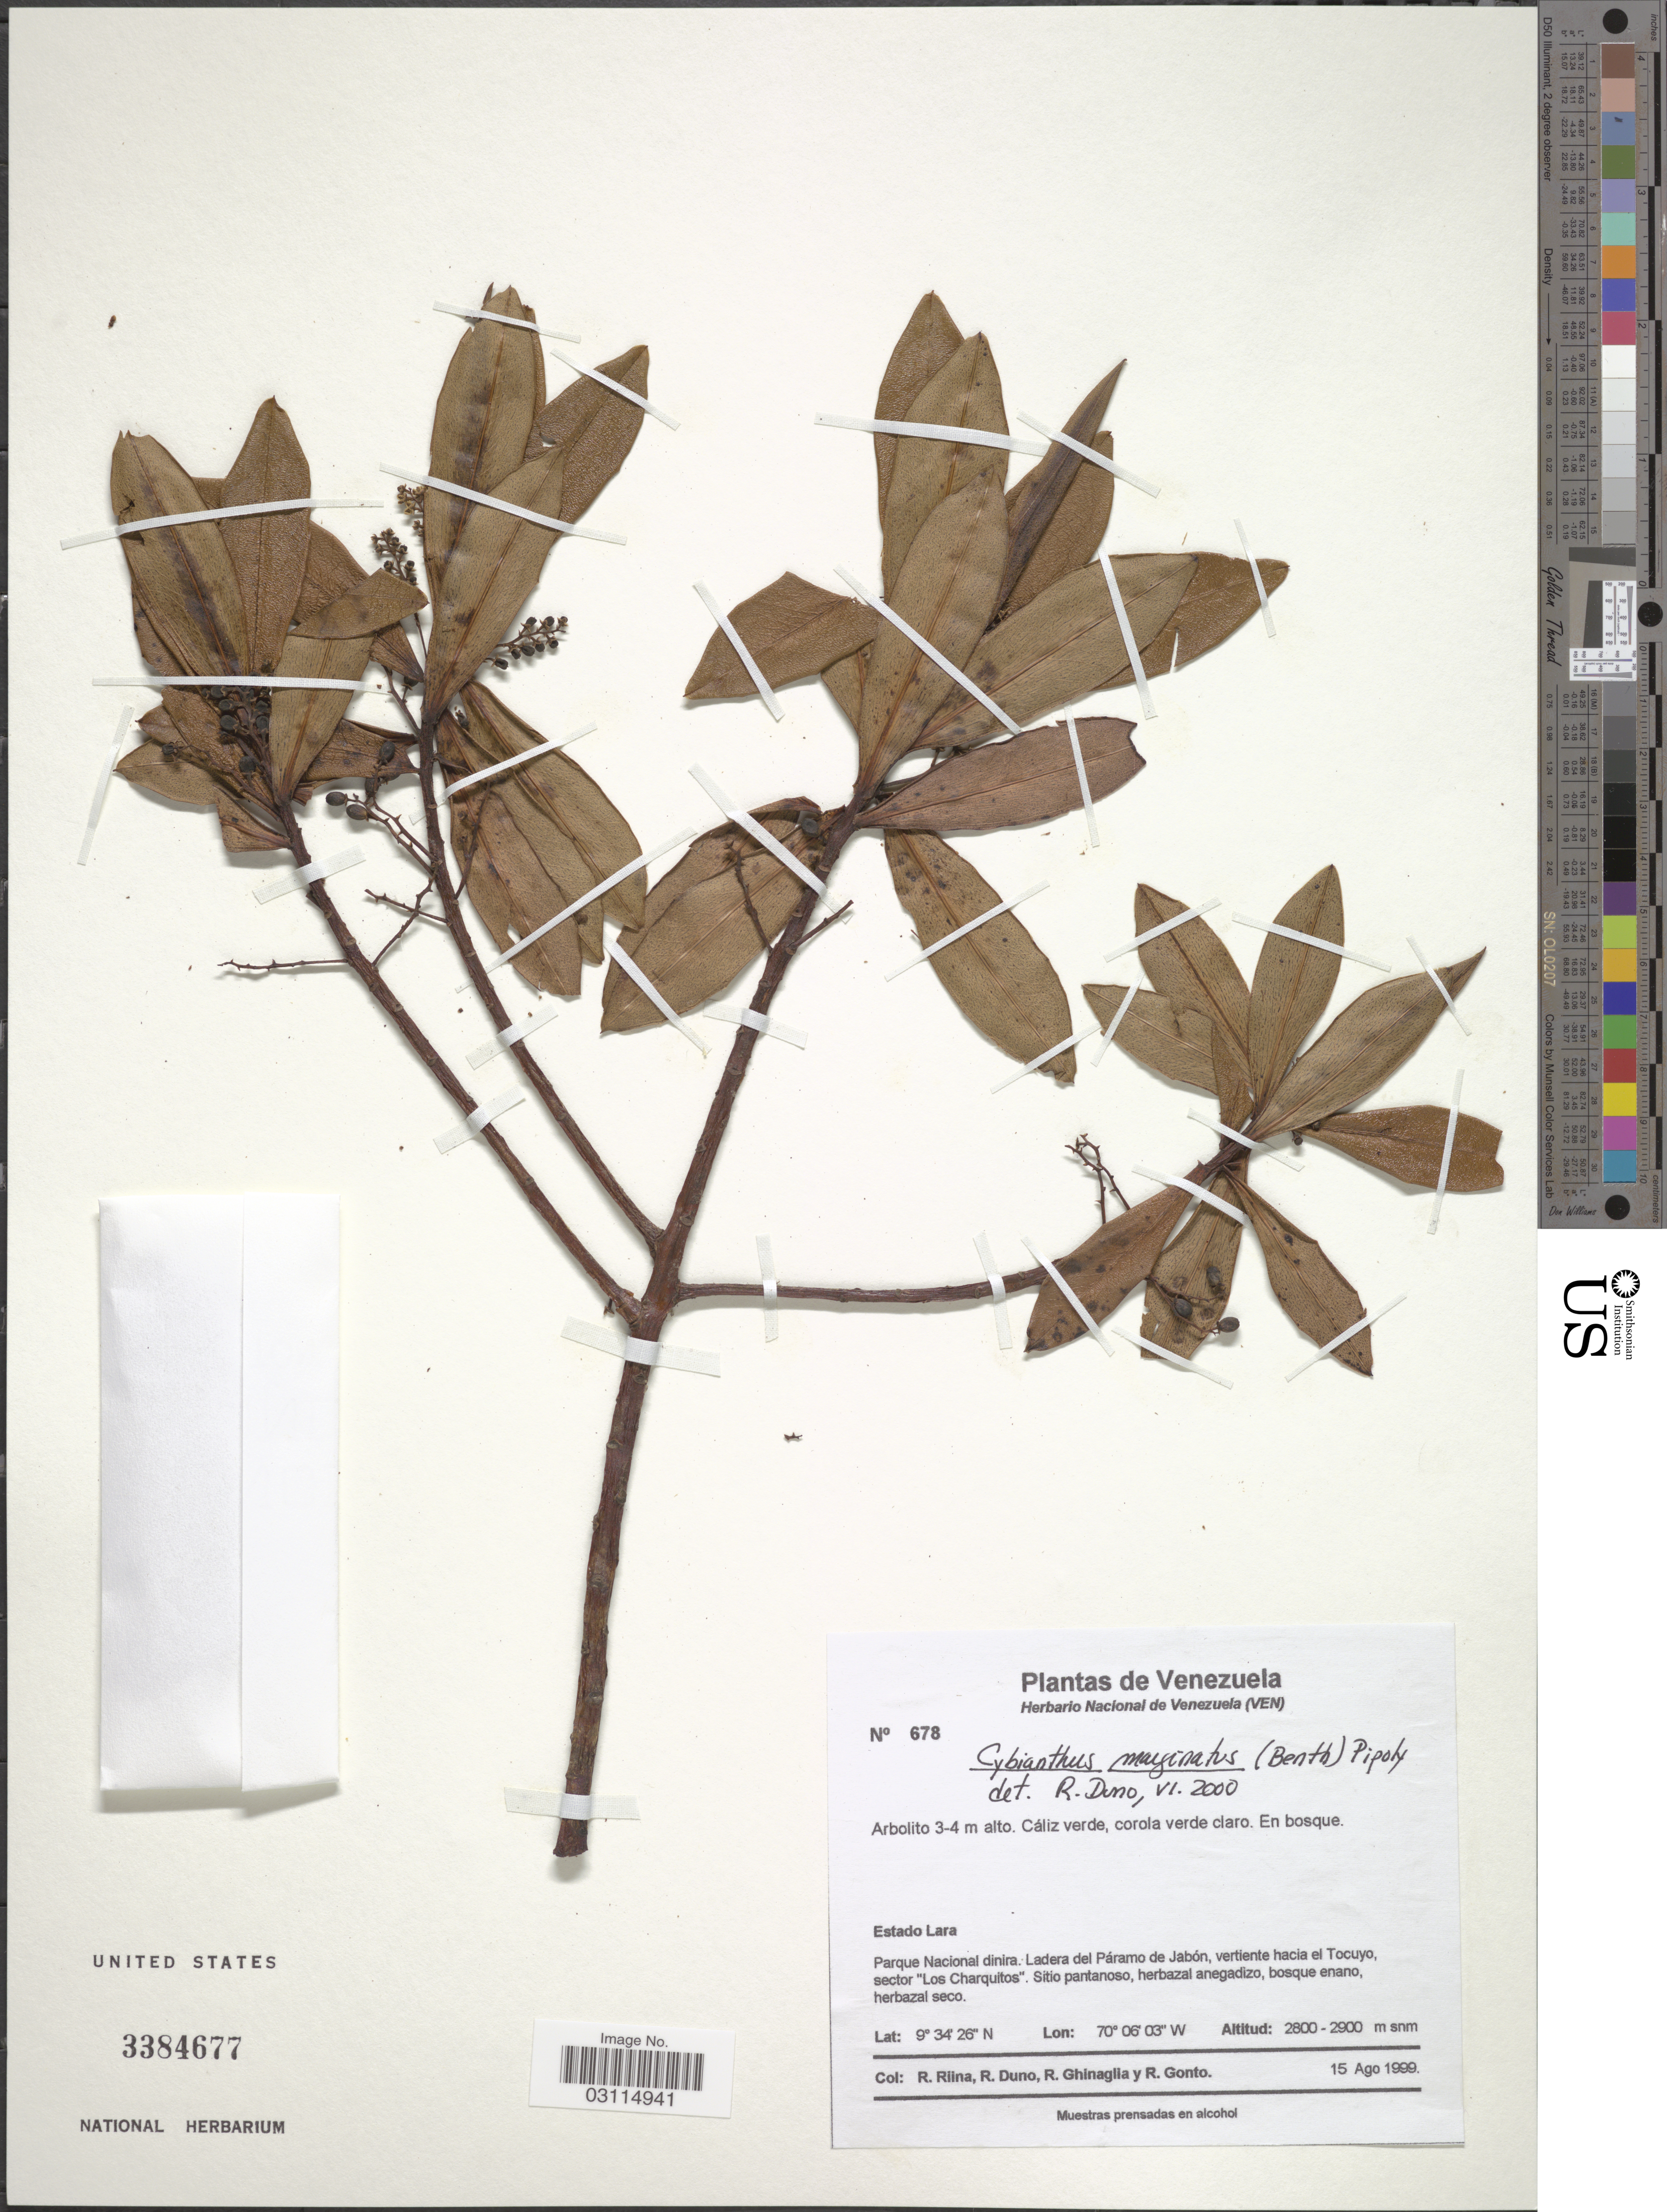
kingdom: Plantae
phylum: Tracheophyta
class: Magnoliopsida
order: Ericales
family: Primulaceae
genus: Cybianthus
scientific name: Cybianthus marginatus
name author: (Benth.) Pipoly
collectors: R. Riina, R. Duno, R. Ghinaglia & R. Gonto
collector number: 678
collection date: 1999-08-15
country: Venezuela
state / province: Lara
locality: Parque Nacional dinira: Ladera del Páramo de Jabón, vertiente hacia el Tocuyo, sector "Los Charquitos".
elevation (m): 2800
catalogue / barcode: US 3384677